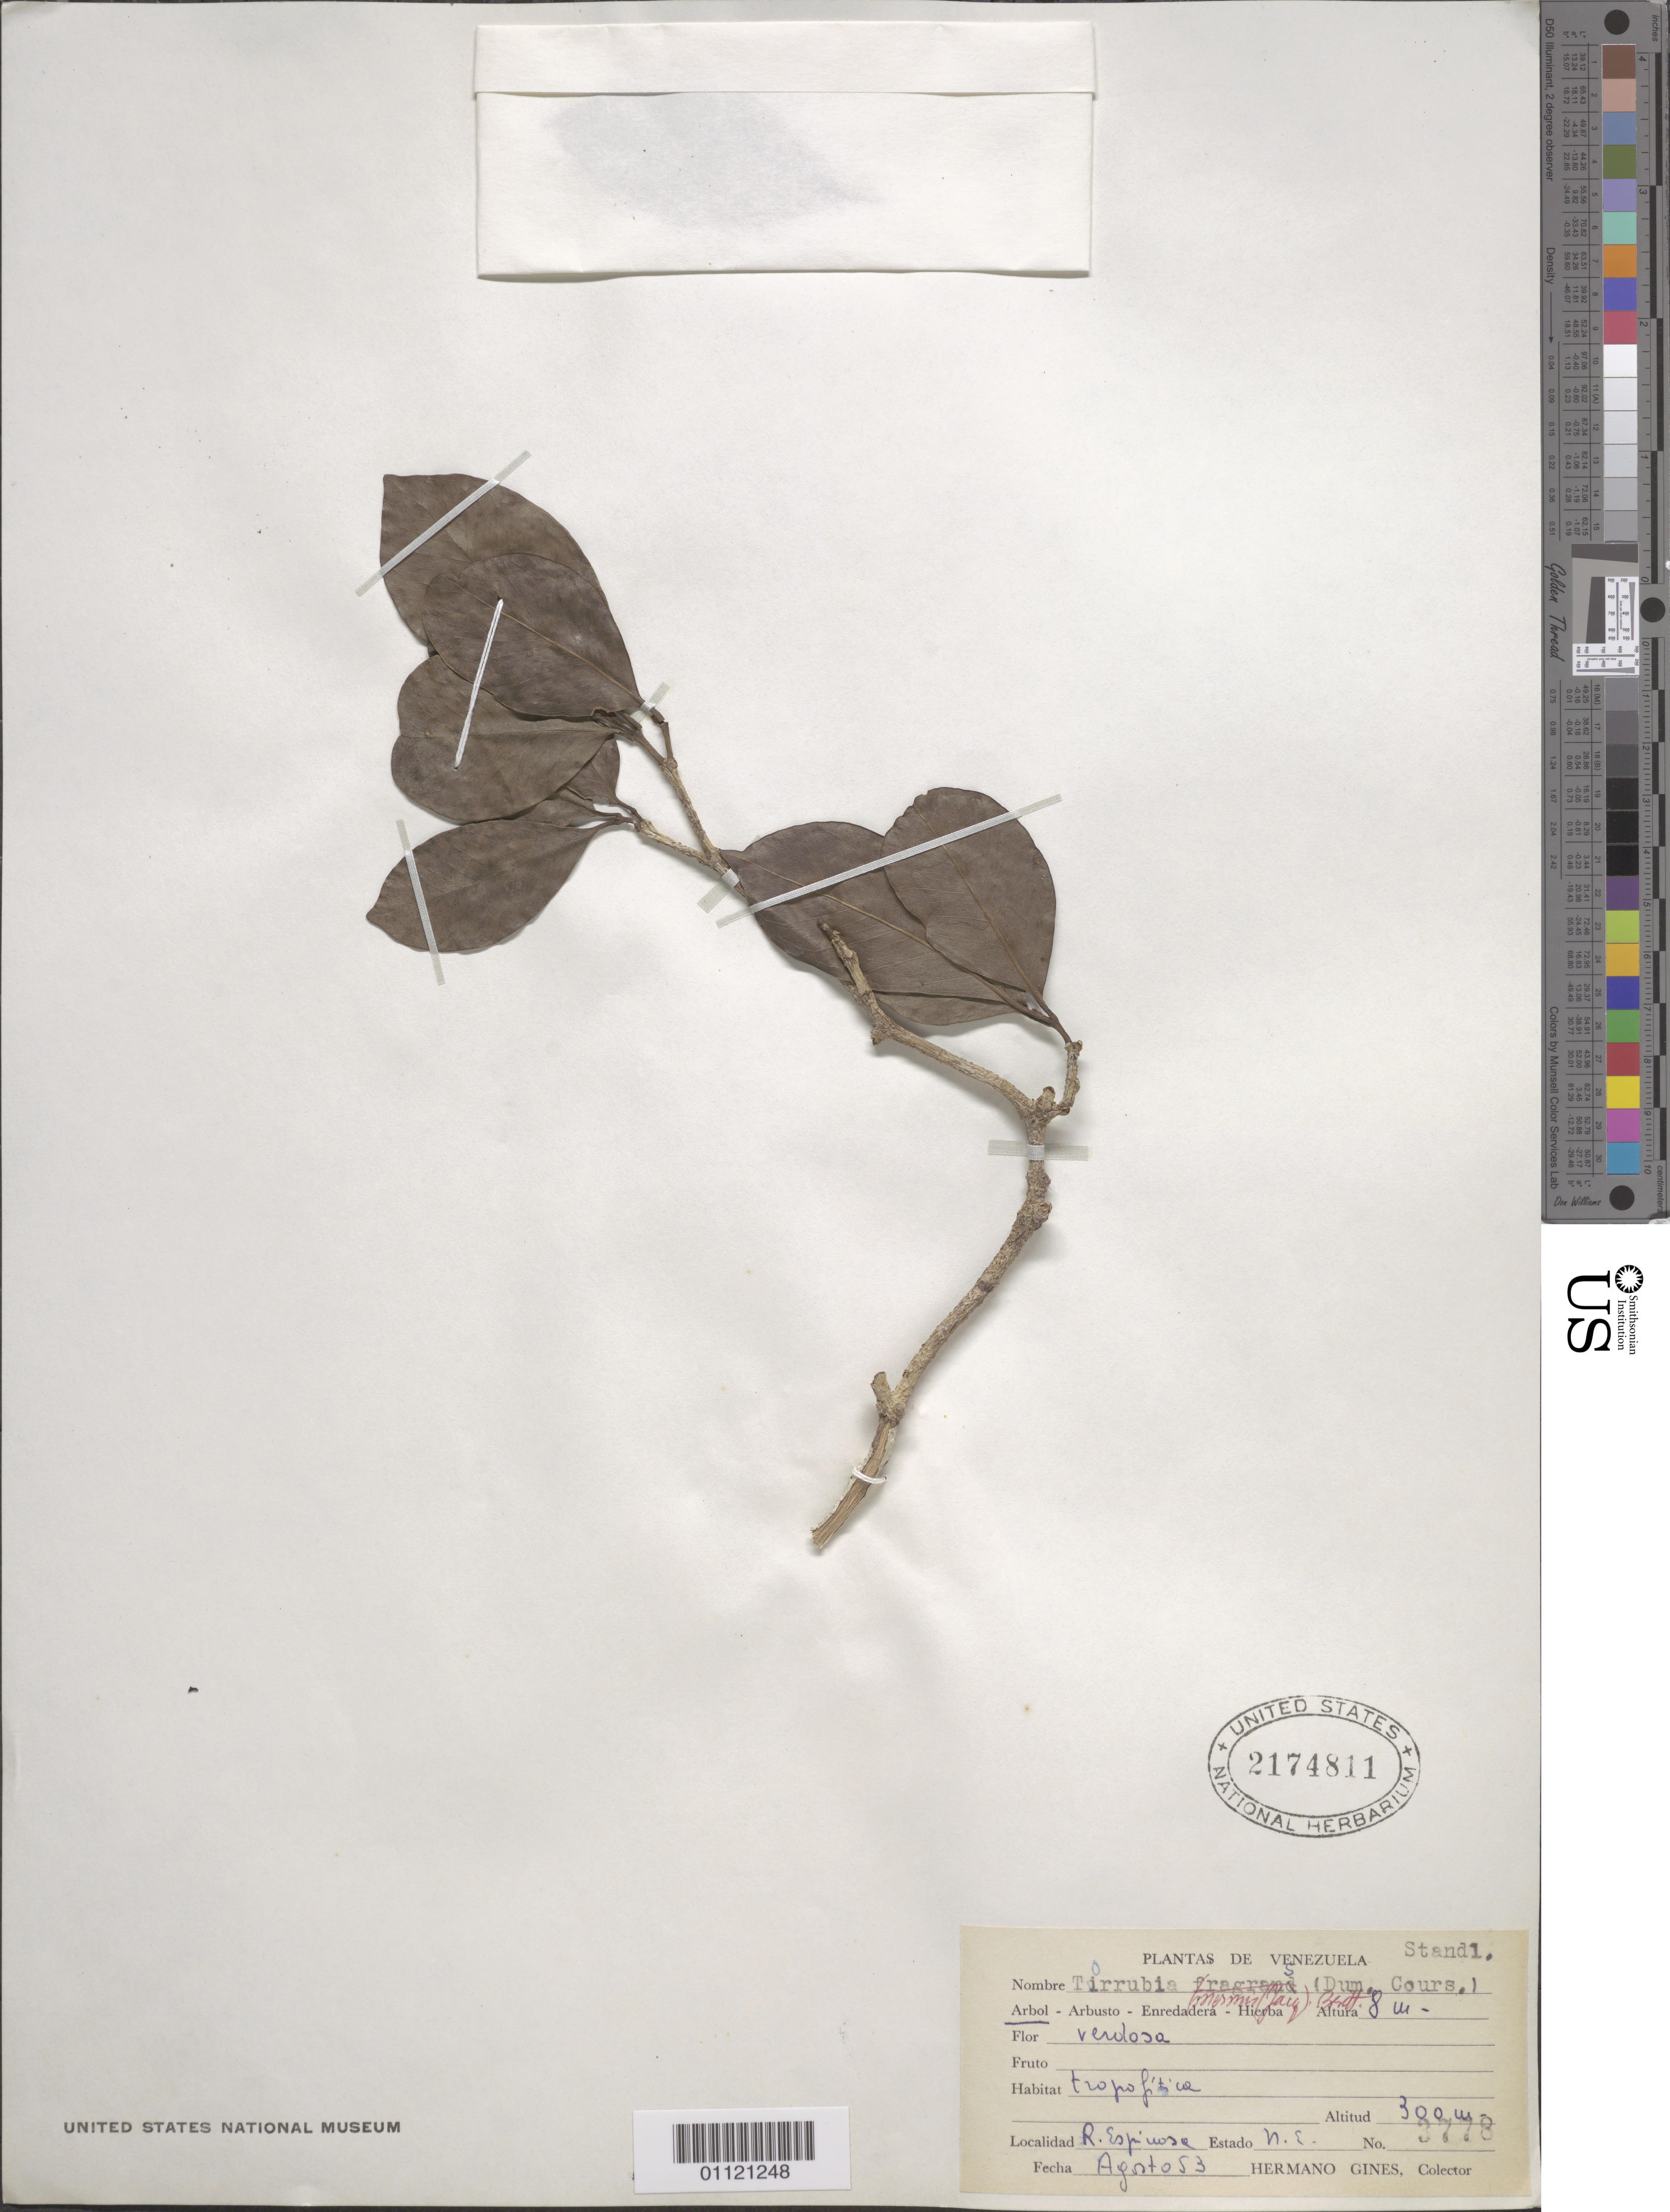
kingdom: Plantae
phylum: Tracheophyta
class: Magnoliopsida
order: Caryophyllales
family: Nyctaginaceae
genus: Guapira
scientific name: Guapira fragrans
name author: (Dum. Cours.) Little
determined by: Strong, Mark T., (BOT), Smithsonian Institution - National Museum of Natural History (UNITED STATES)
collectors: Bro. Gines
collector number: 3778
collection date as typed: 01 Aug 1953 to 31 Aug 1953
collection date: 1953-08-01/1953-08-31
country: Venezuela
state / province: Nueva Esparta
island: Margarita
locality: R. Espinosa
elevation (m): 300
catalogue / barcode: US 2174811